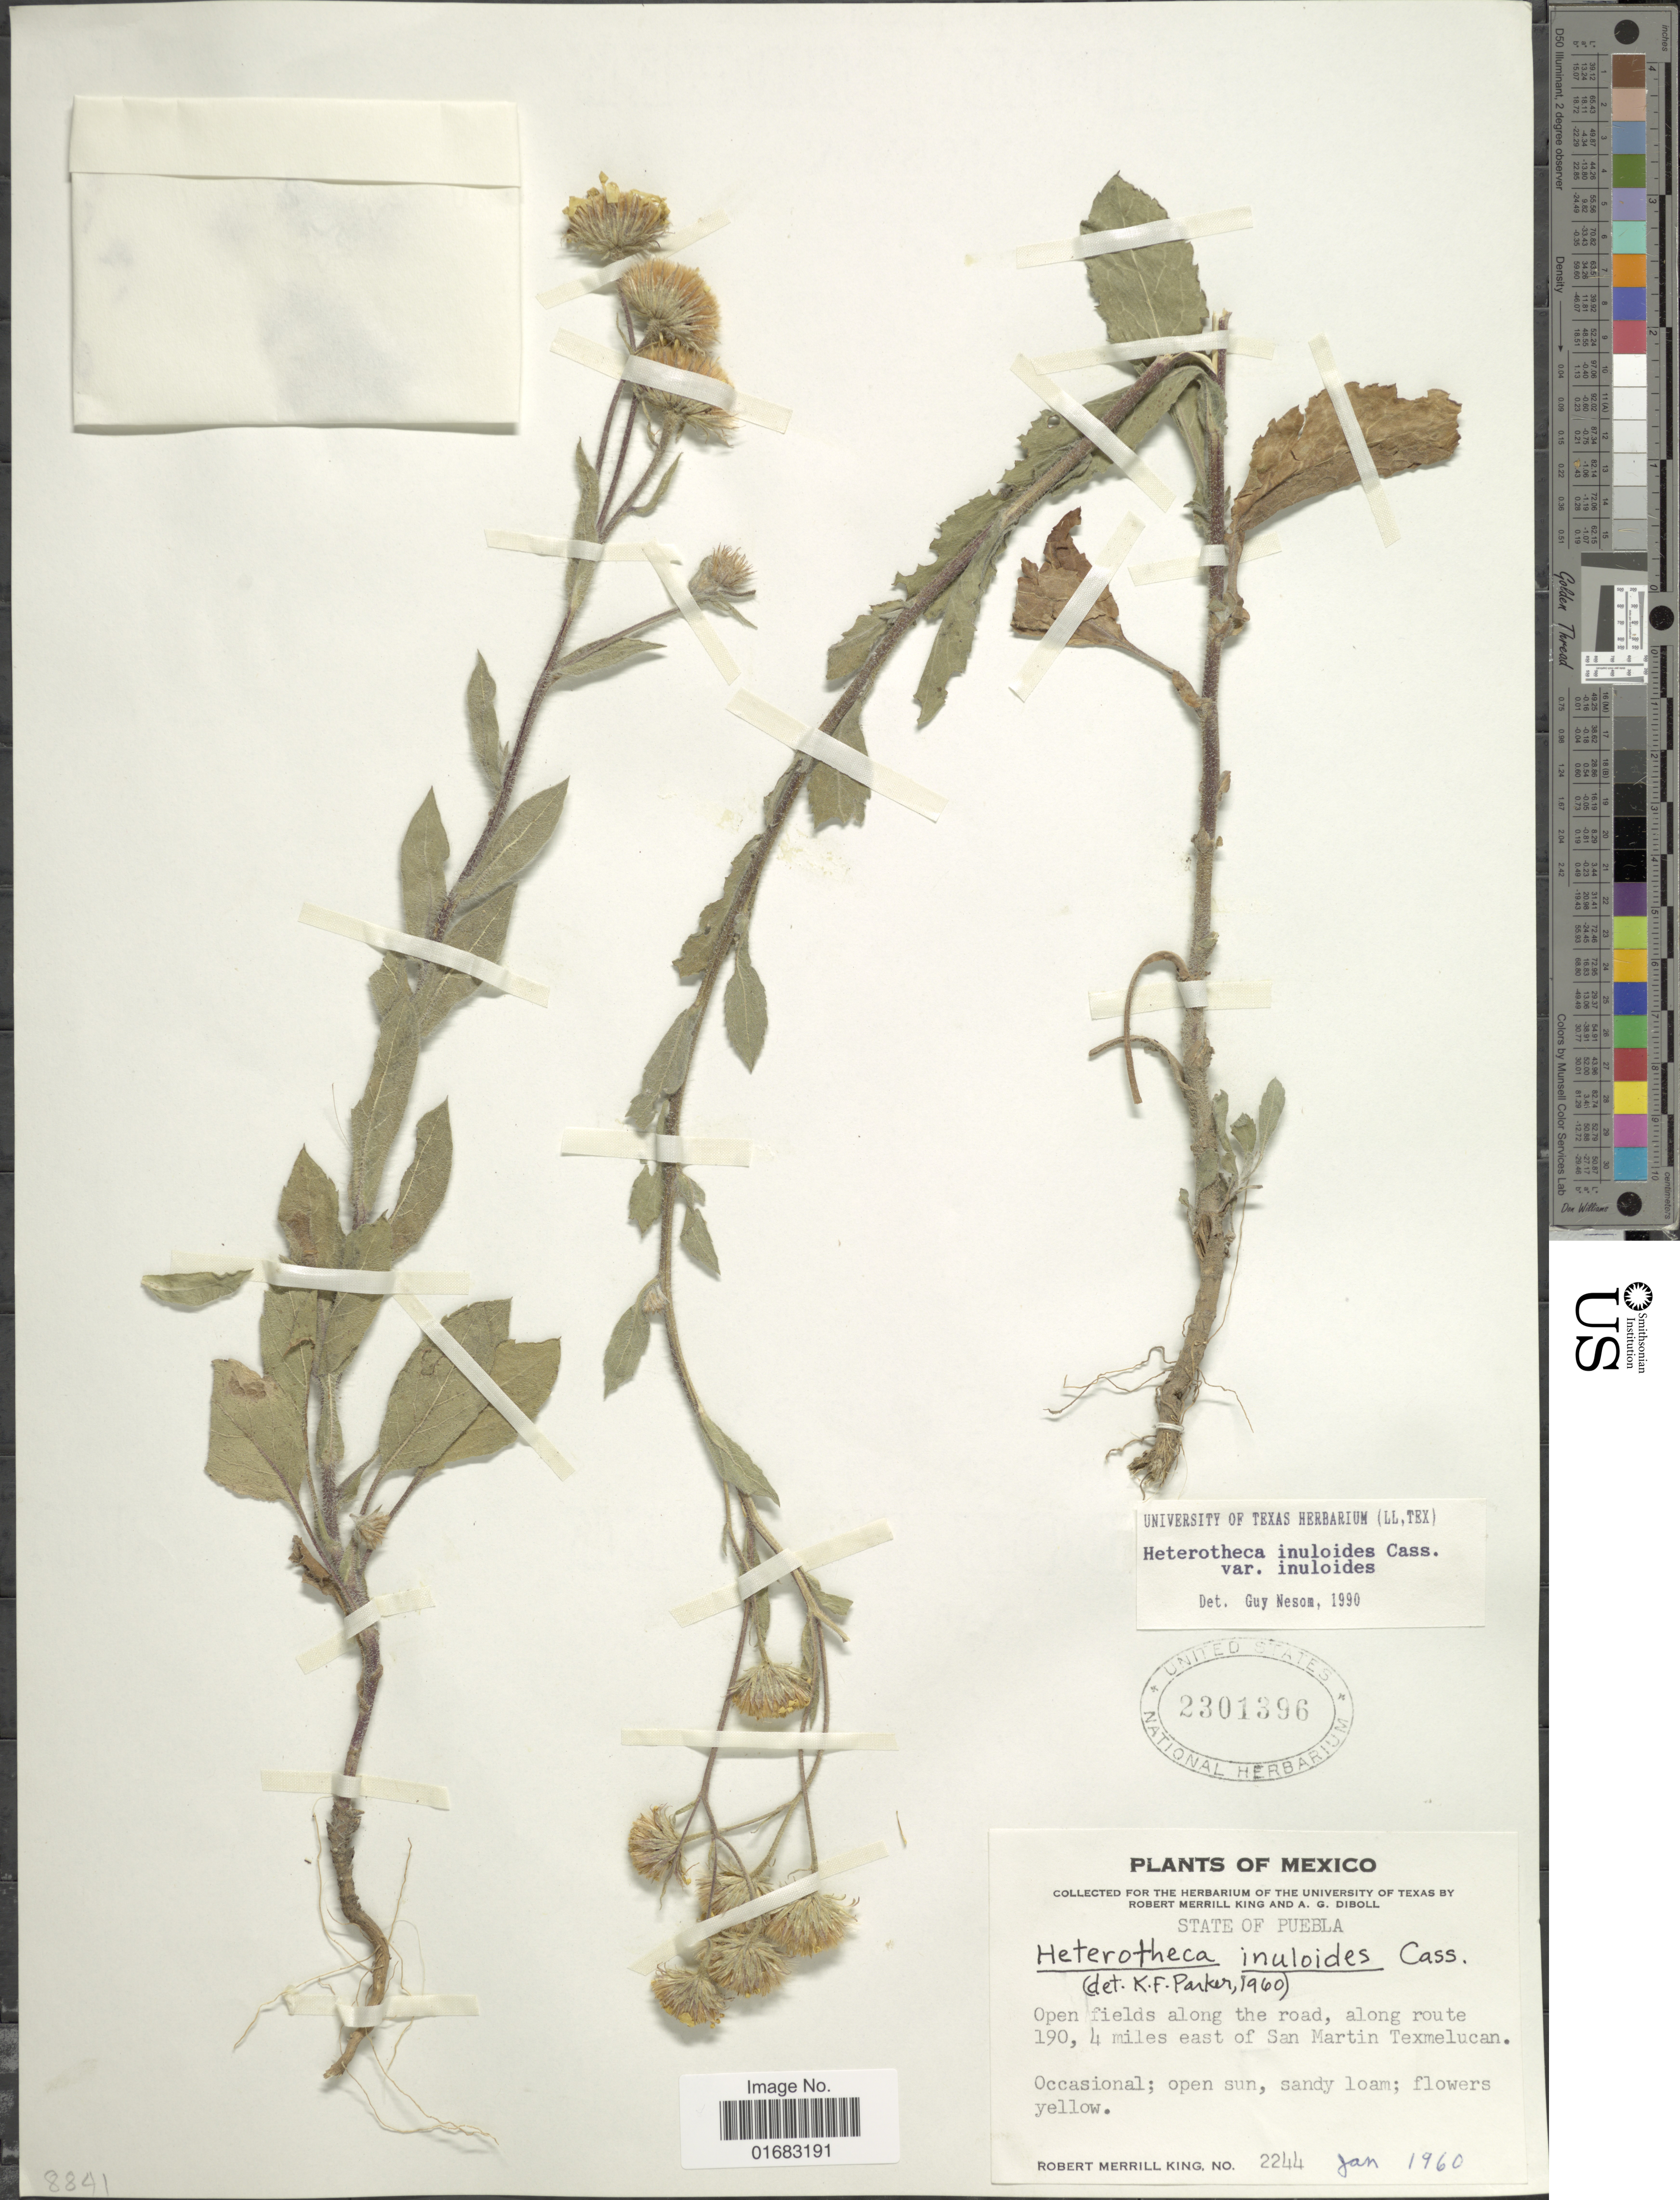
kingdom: Plantae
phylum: Tracheophyta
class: Magnoliopsida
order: Asterales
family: Asteraceae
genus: Heterotheca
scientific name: Heterotheca inuloides var. inuloides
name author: Cass.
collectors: R. M. King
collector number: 2244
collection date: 1960-01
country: Mexico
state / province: Puebla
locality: Mexico. State of Puebla. Open fields along the road, along route 190, 4 miles east of San Martin Texmelucan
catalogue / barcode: US 2301396